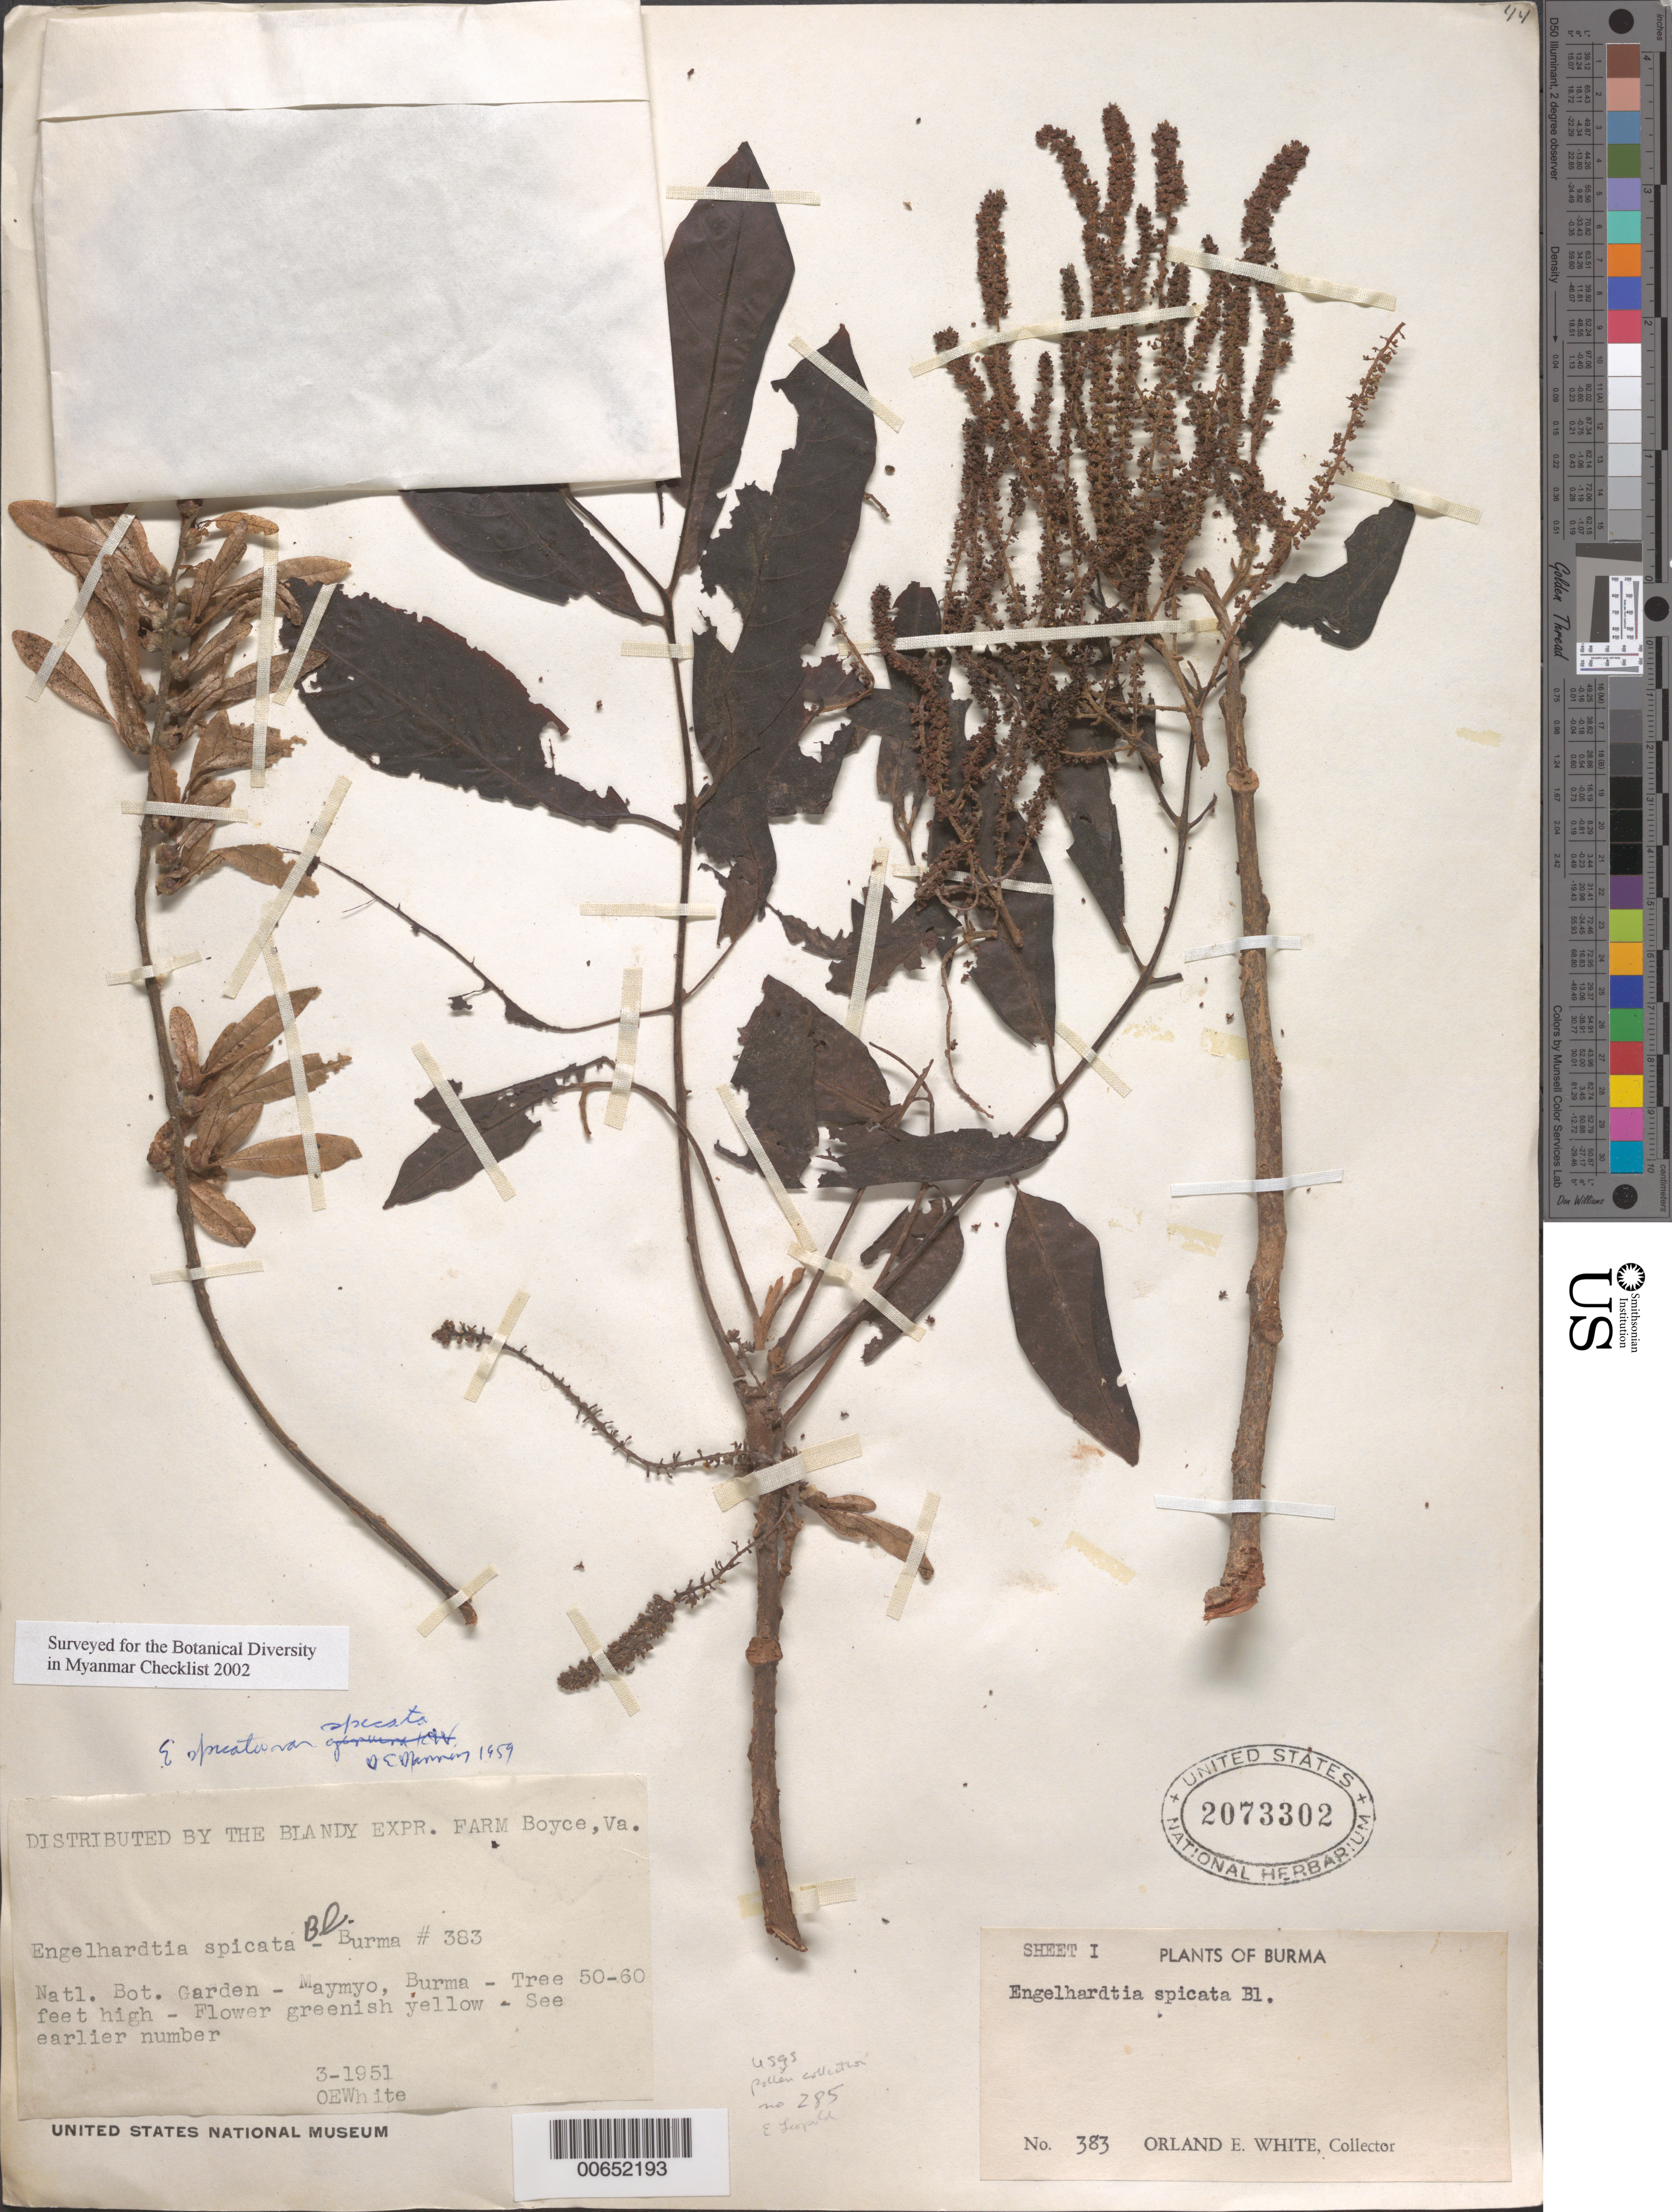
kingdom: Plantae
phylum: Tracheophyta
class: Magnoliopsida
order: Fagales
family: Juglandaceae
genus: Engelhardia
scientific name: Engelhardia spicata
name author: Lesch. ex Blume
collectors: O. E. White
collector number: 383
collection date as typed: Mar 1951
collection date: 1951-03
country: United States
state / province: Virginia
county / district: Clarke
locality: Blandy Experimental Farm, Boyce. Collected from the wild Maymyo Burma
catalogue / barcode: US 2073302